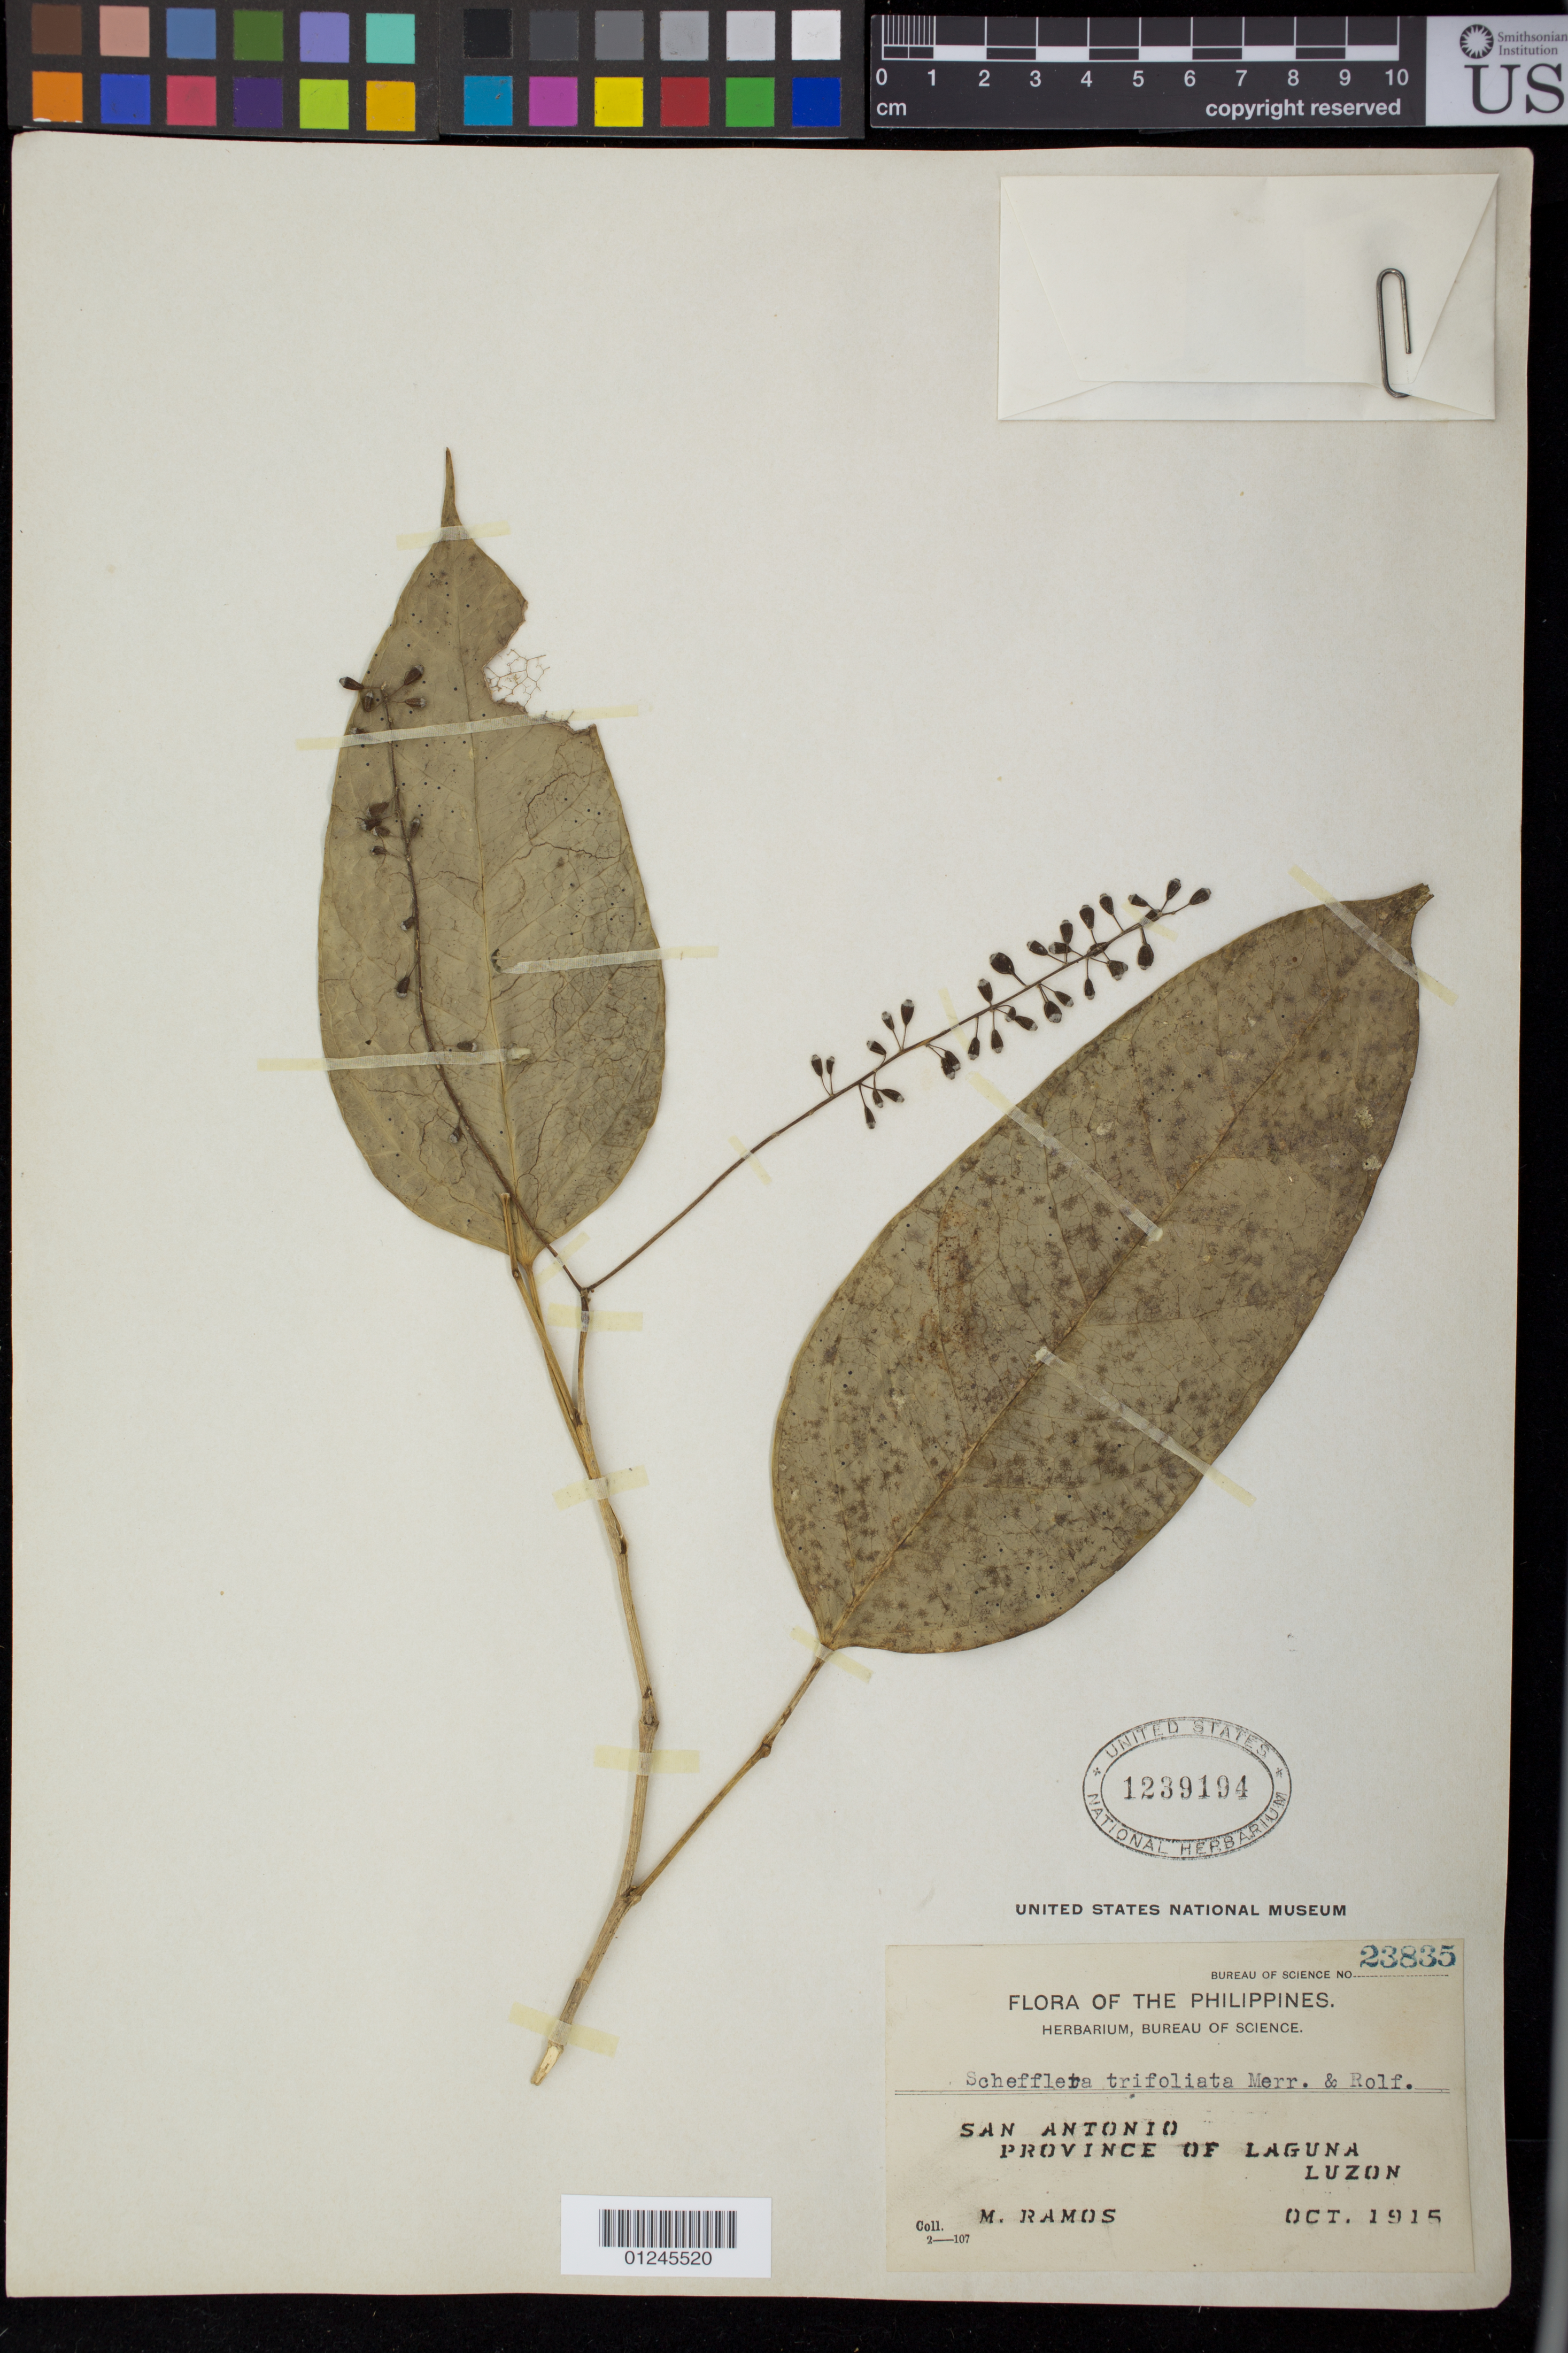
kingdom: Plantae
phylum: Tracheophyta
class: Magnoliopsida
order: Apiales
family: Araliaceae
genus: Schefflera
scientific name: Schefflera trifoliata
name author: Merr. & Rolfe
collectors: M. Ramos & M. Ramos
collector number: Bur. Sci. 23835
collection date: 1915-10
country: Philippines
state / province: Calabarzon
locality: San Antonio, Province of Laguna, Luzon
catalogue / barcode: US 1239194